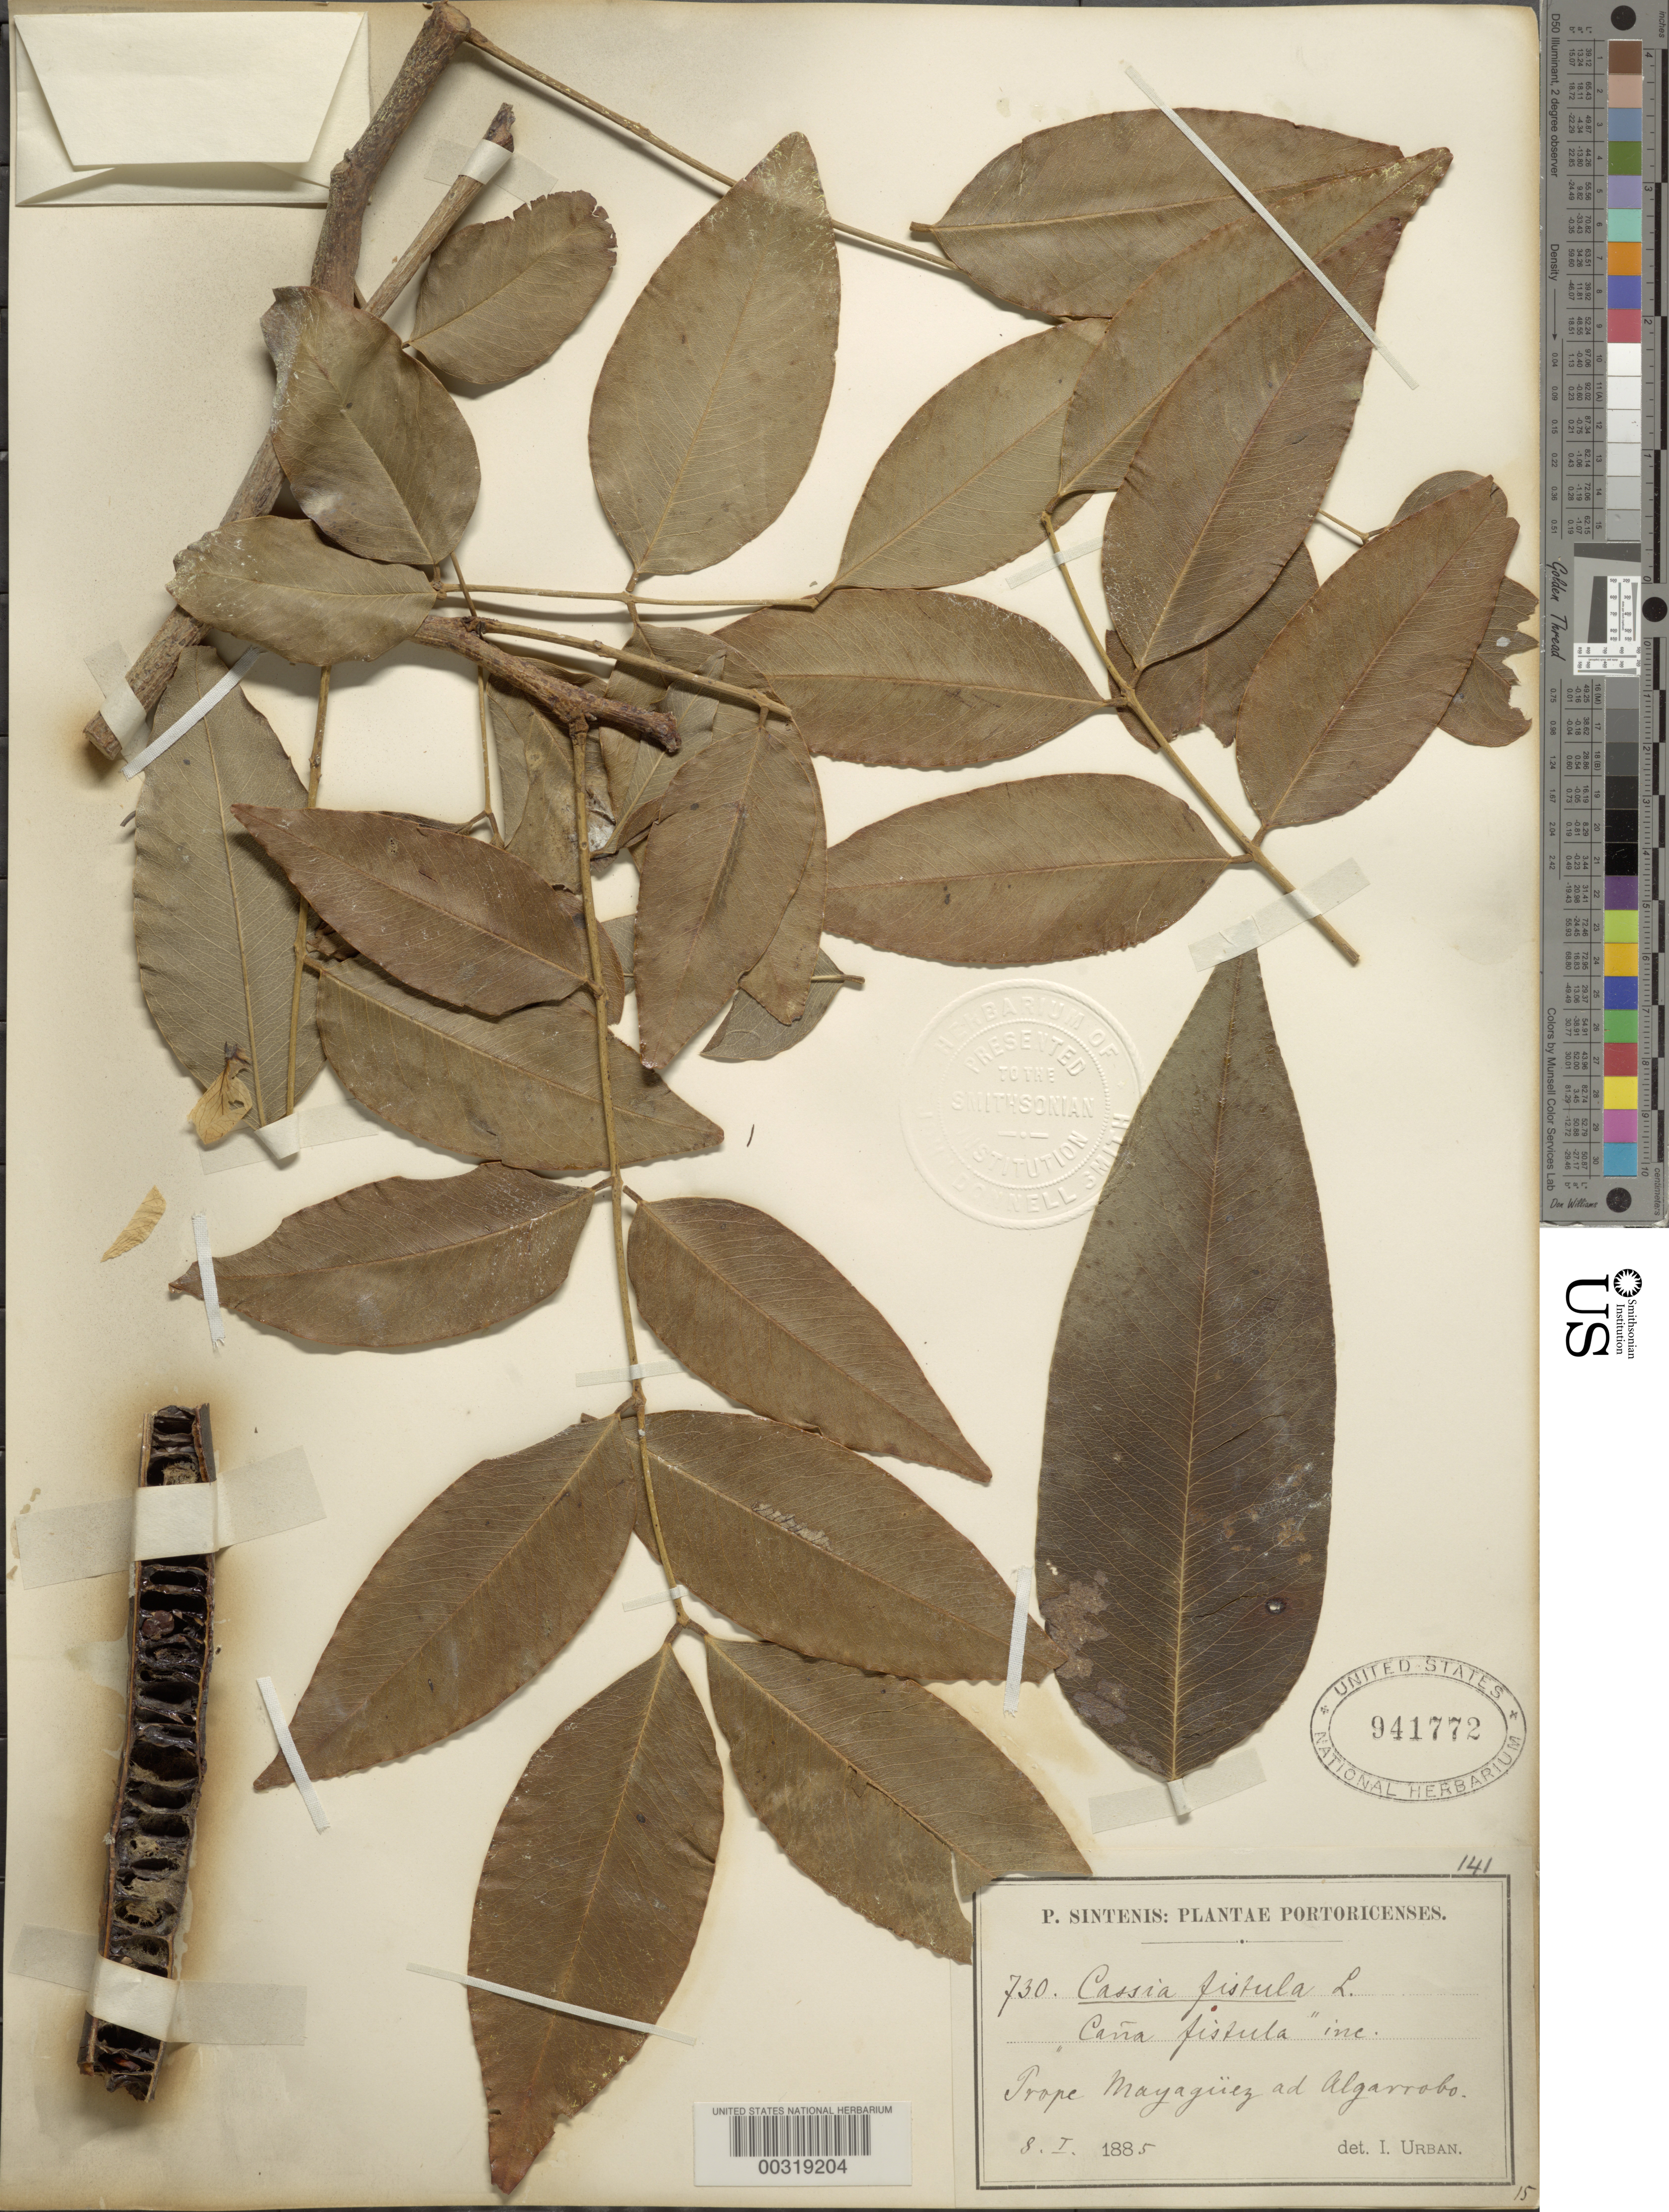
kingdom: Plantae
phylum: Tracheophyta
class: Magnoliopsida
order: Fabales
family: Fabaceae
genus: Cassia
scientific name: Cassia fistula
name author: L.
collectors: P. Sintenis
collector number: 730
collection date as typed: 08 Jan 1885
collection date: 1885-01-08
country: Puerto Rico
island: Greater Antilles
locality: Near mayaguez towards algarrobo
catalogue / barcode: US 941772